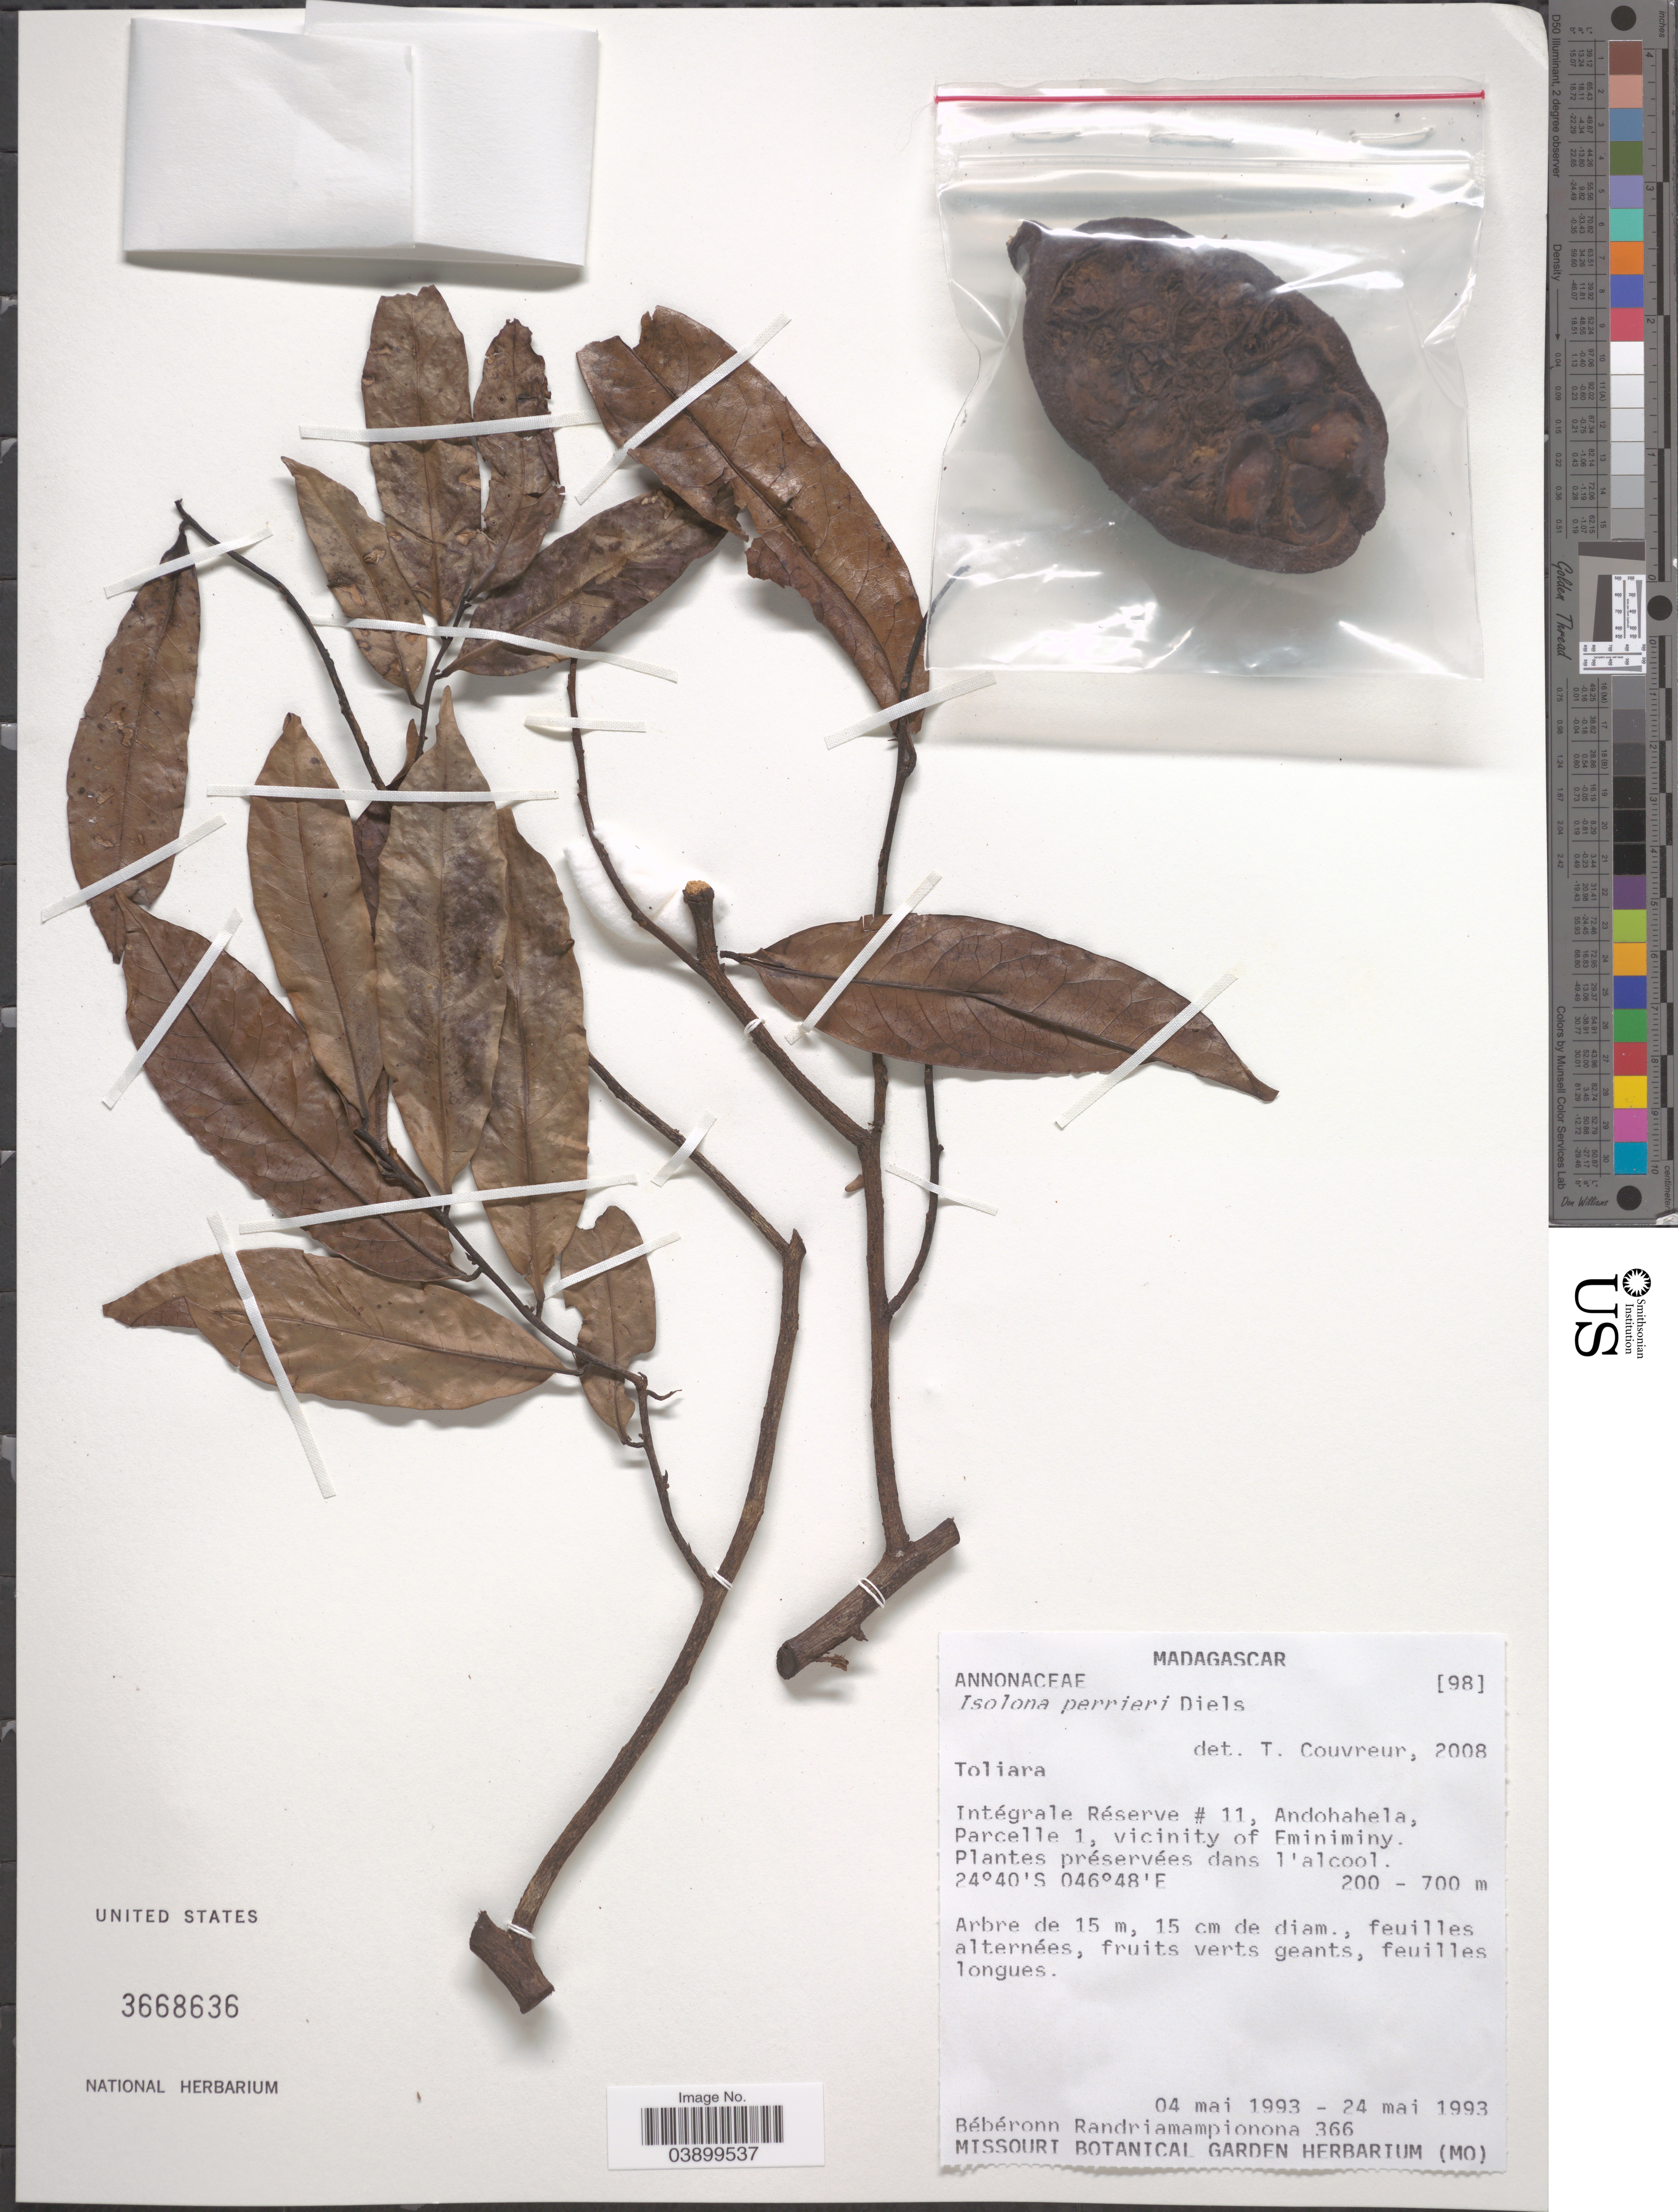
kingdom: Plantae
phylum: Tracheophyta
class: Magnoliopsida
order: Magnoliales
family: Annonaceae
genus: Isolona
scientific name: Isolona perrieri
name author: Diels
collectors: B. Randriamampionona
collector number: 366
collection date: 1993-05-04/1993-05-24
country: Madagascar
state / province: Anosy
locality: Intégrale Réserve # 11, Andohahela, Parcelle 1, vicinity of Eminiminy.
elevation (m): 200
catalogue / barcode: US 3668636